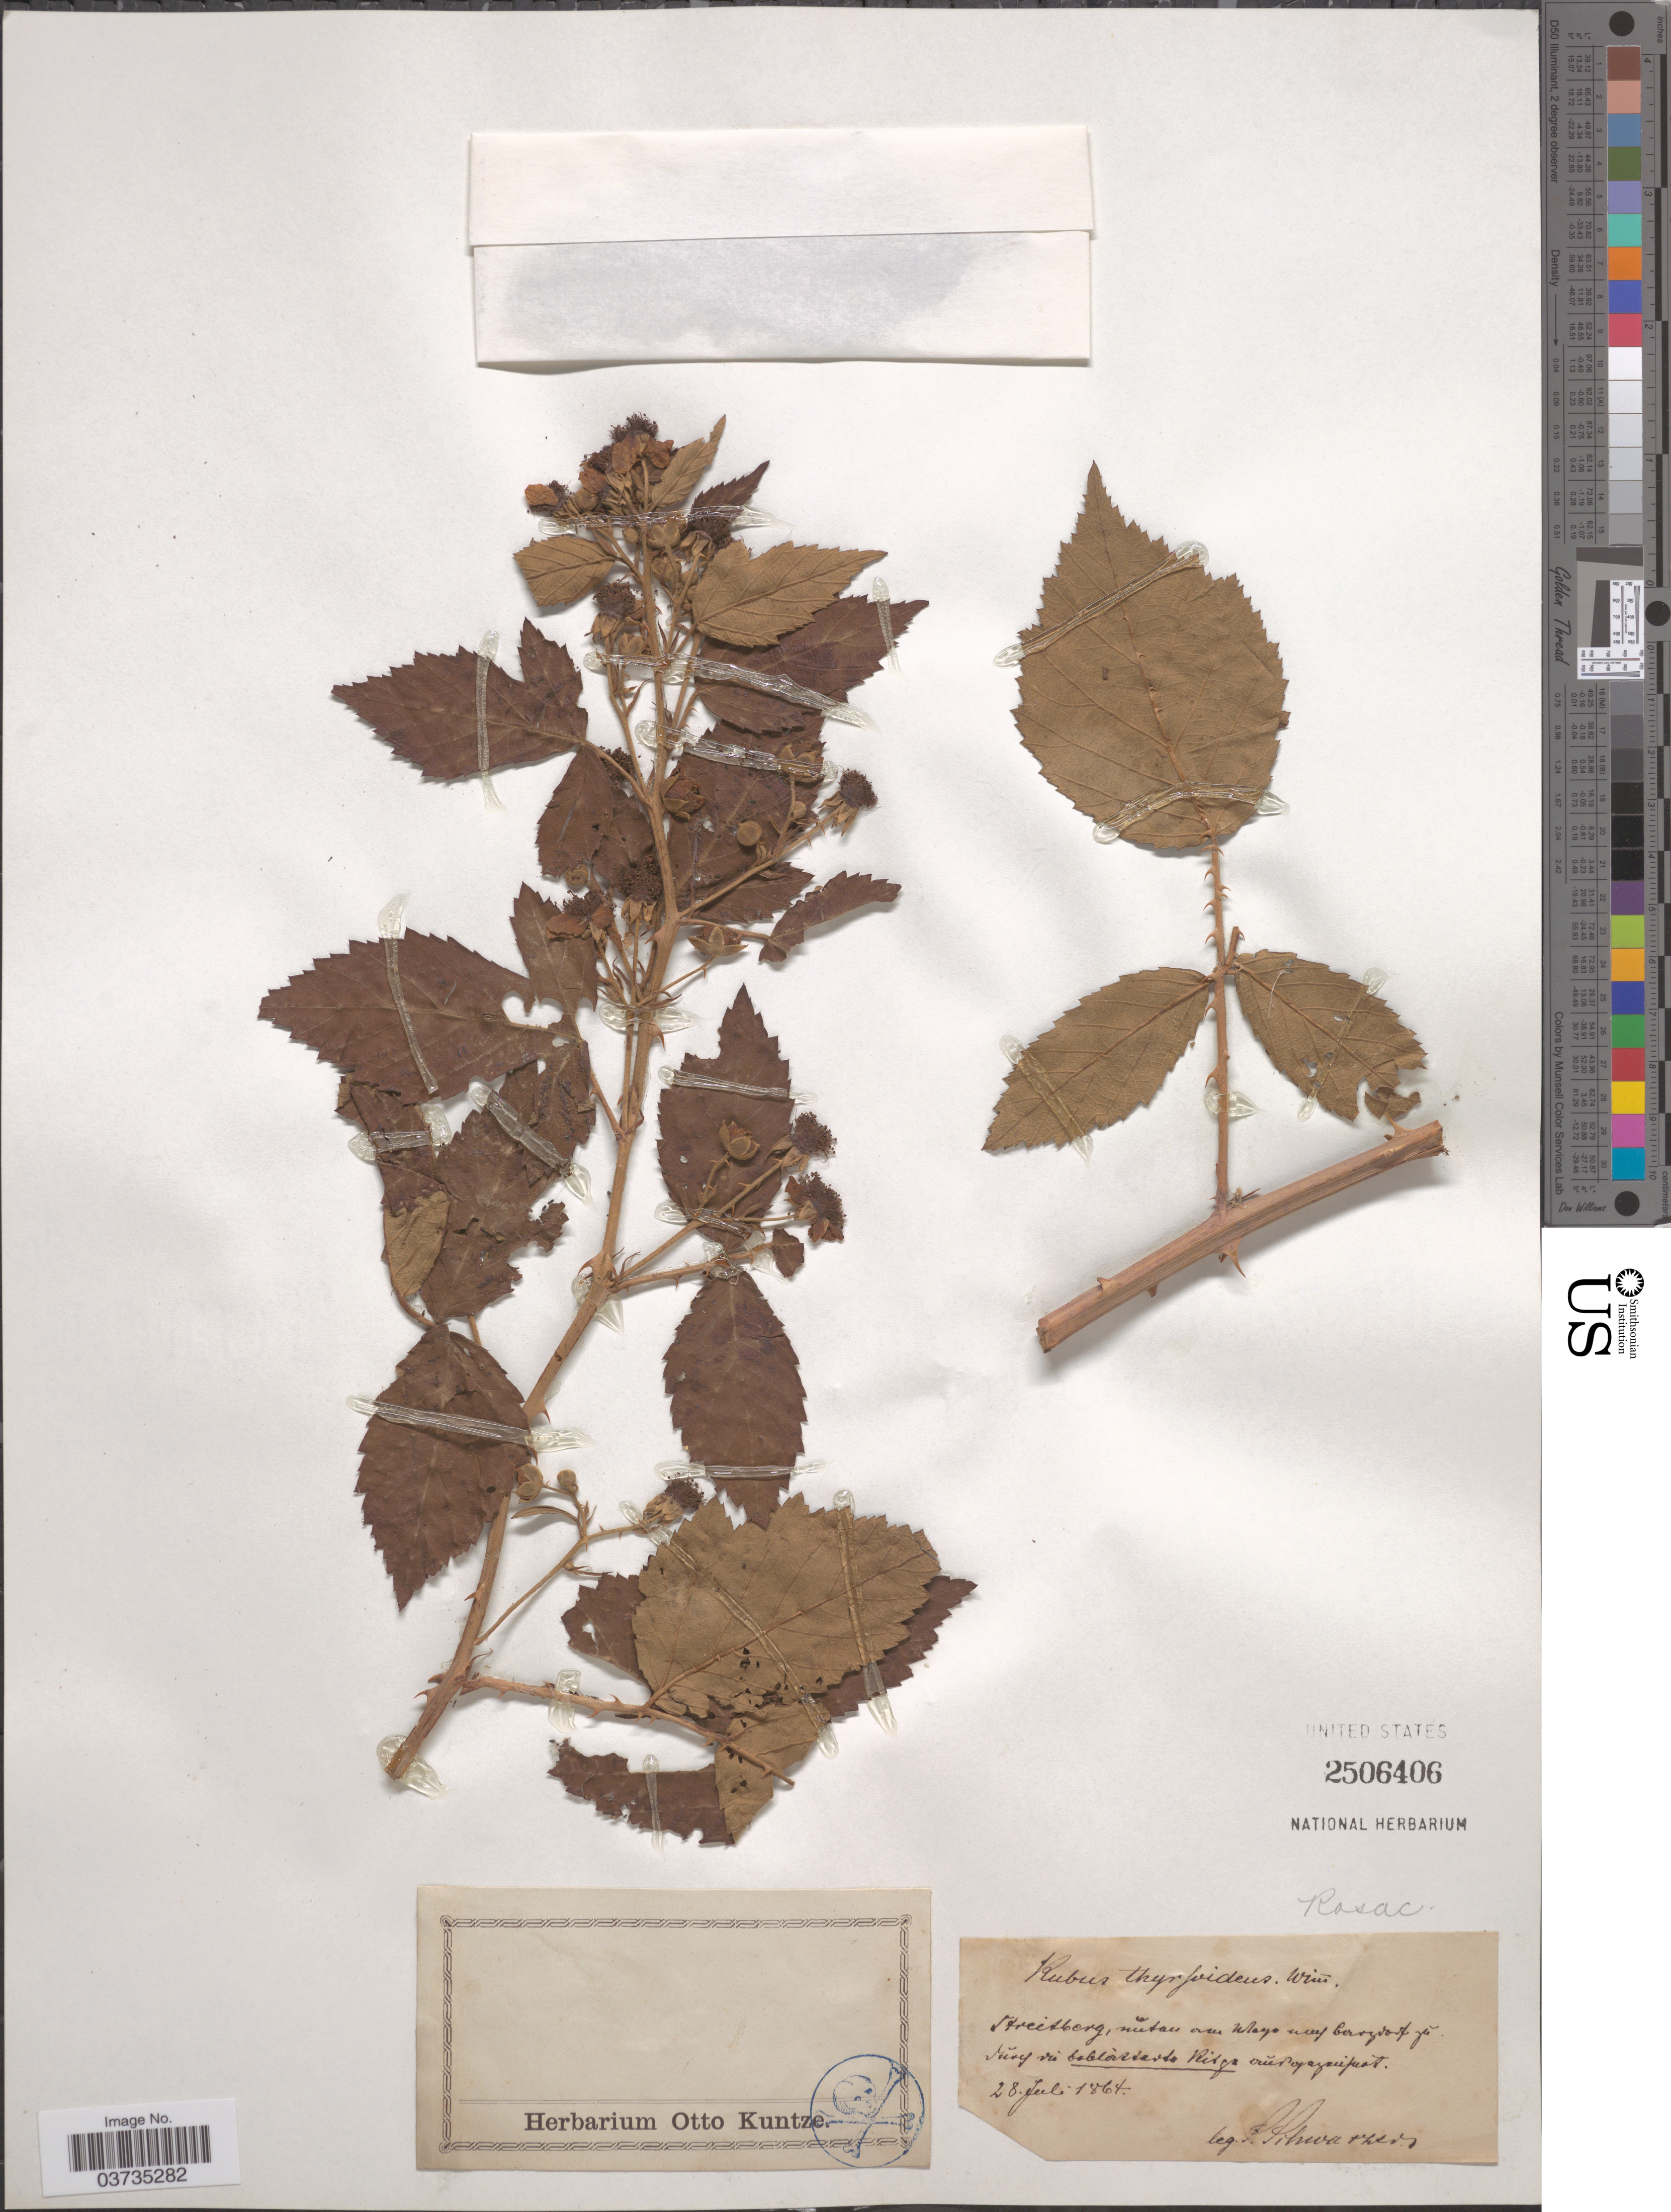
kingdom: Plantae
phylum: Tracheophyta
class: Magnoliopsida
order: Rosales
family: Rosaceae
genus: Rubus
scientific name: Rubus thyrsoideus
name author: Wimm.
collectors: S. Schwarzer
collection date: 1864-07-28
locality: Streitberg[interpreted], [illegible text].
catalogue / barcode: US 2506406